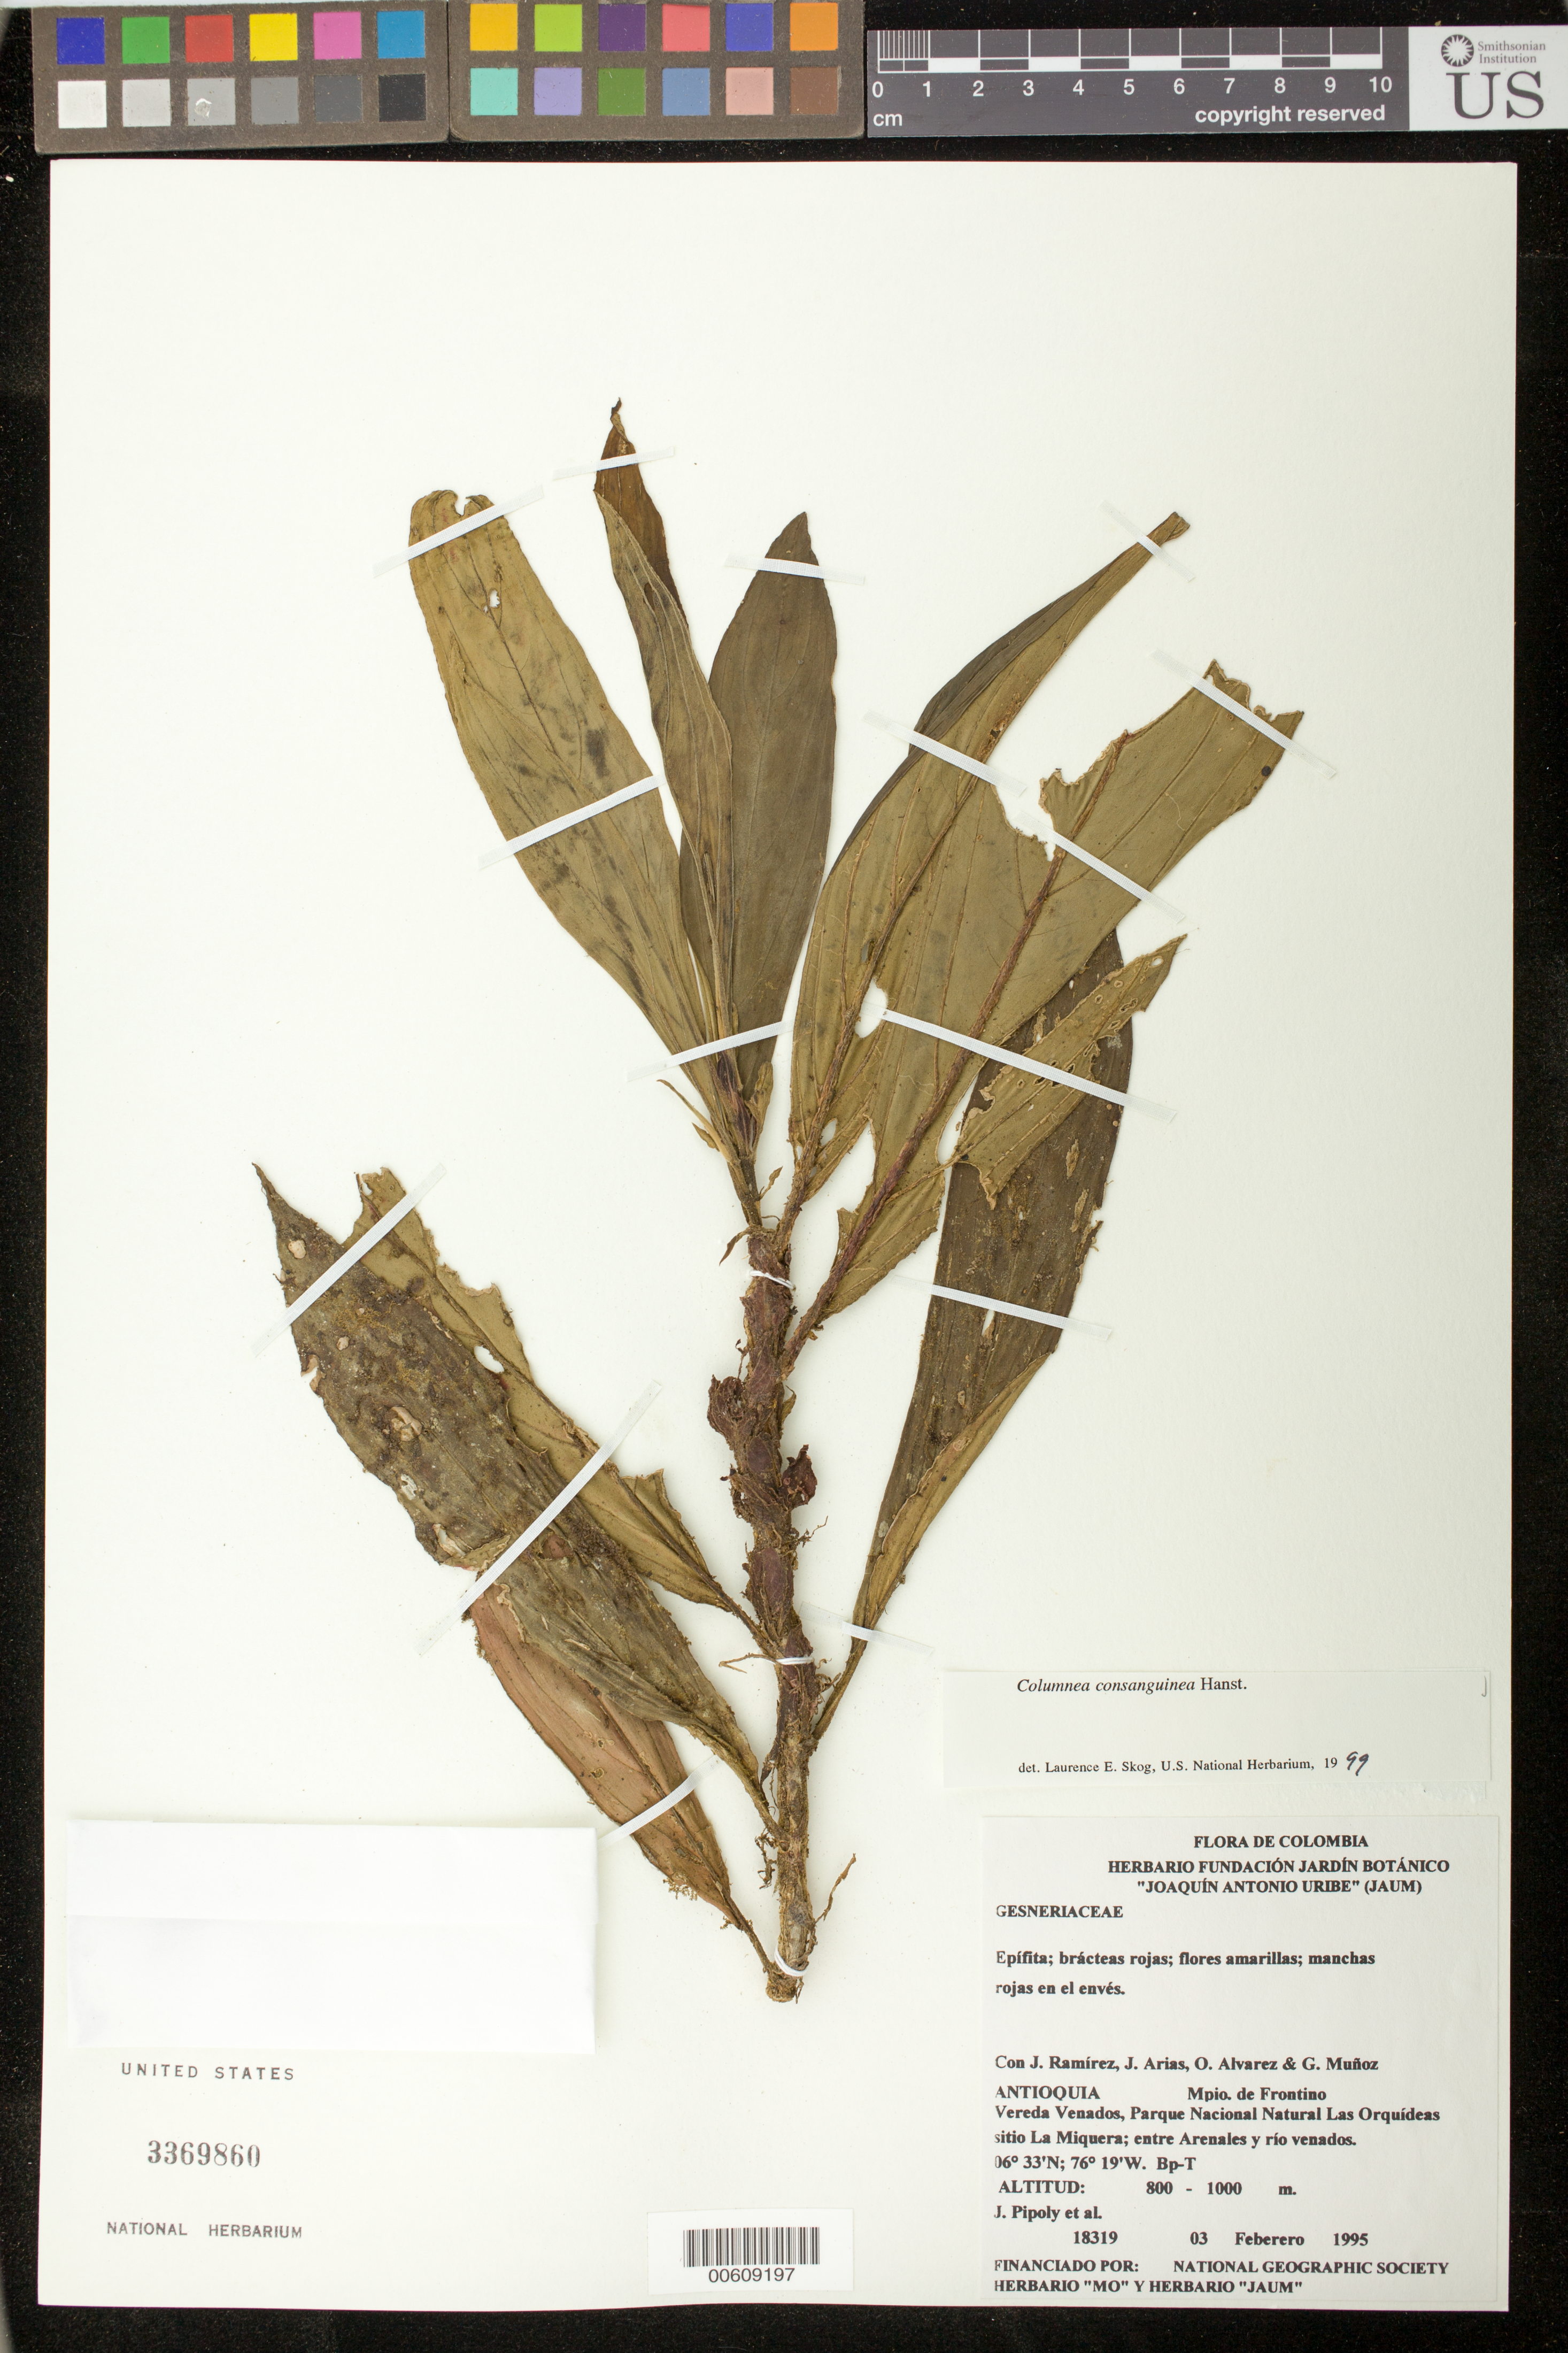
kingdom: Plantae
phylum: Tracheophyta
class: Magnoliopsida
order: Lamiales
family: Gesneriaceae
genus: Columnea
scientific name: Columnea consanguinea Hanst. var. consanguinea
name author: (Hanst.) Hanst.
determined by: Skog, Laurence E.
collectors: J. J. Pipoly, J. Ramírez, J. Arias, O. Alvarez & G. Muñoz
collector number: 18319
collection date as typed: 03 Feb 1995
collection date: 1995-02-03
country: Colombia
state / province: Antioquia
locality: Mpio. de Frontino; Vereda Venados, Parque Nacional Natural Las Orquídeas, Sitio La Miquera, entre Arenales y río Venados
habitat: Bp-T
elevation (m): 800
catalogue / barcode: US 3369860